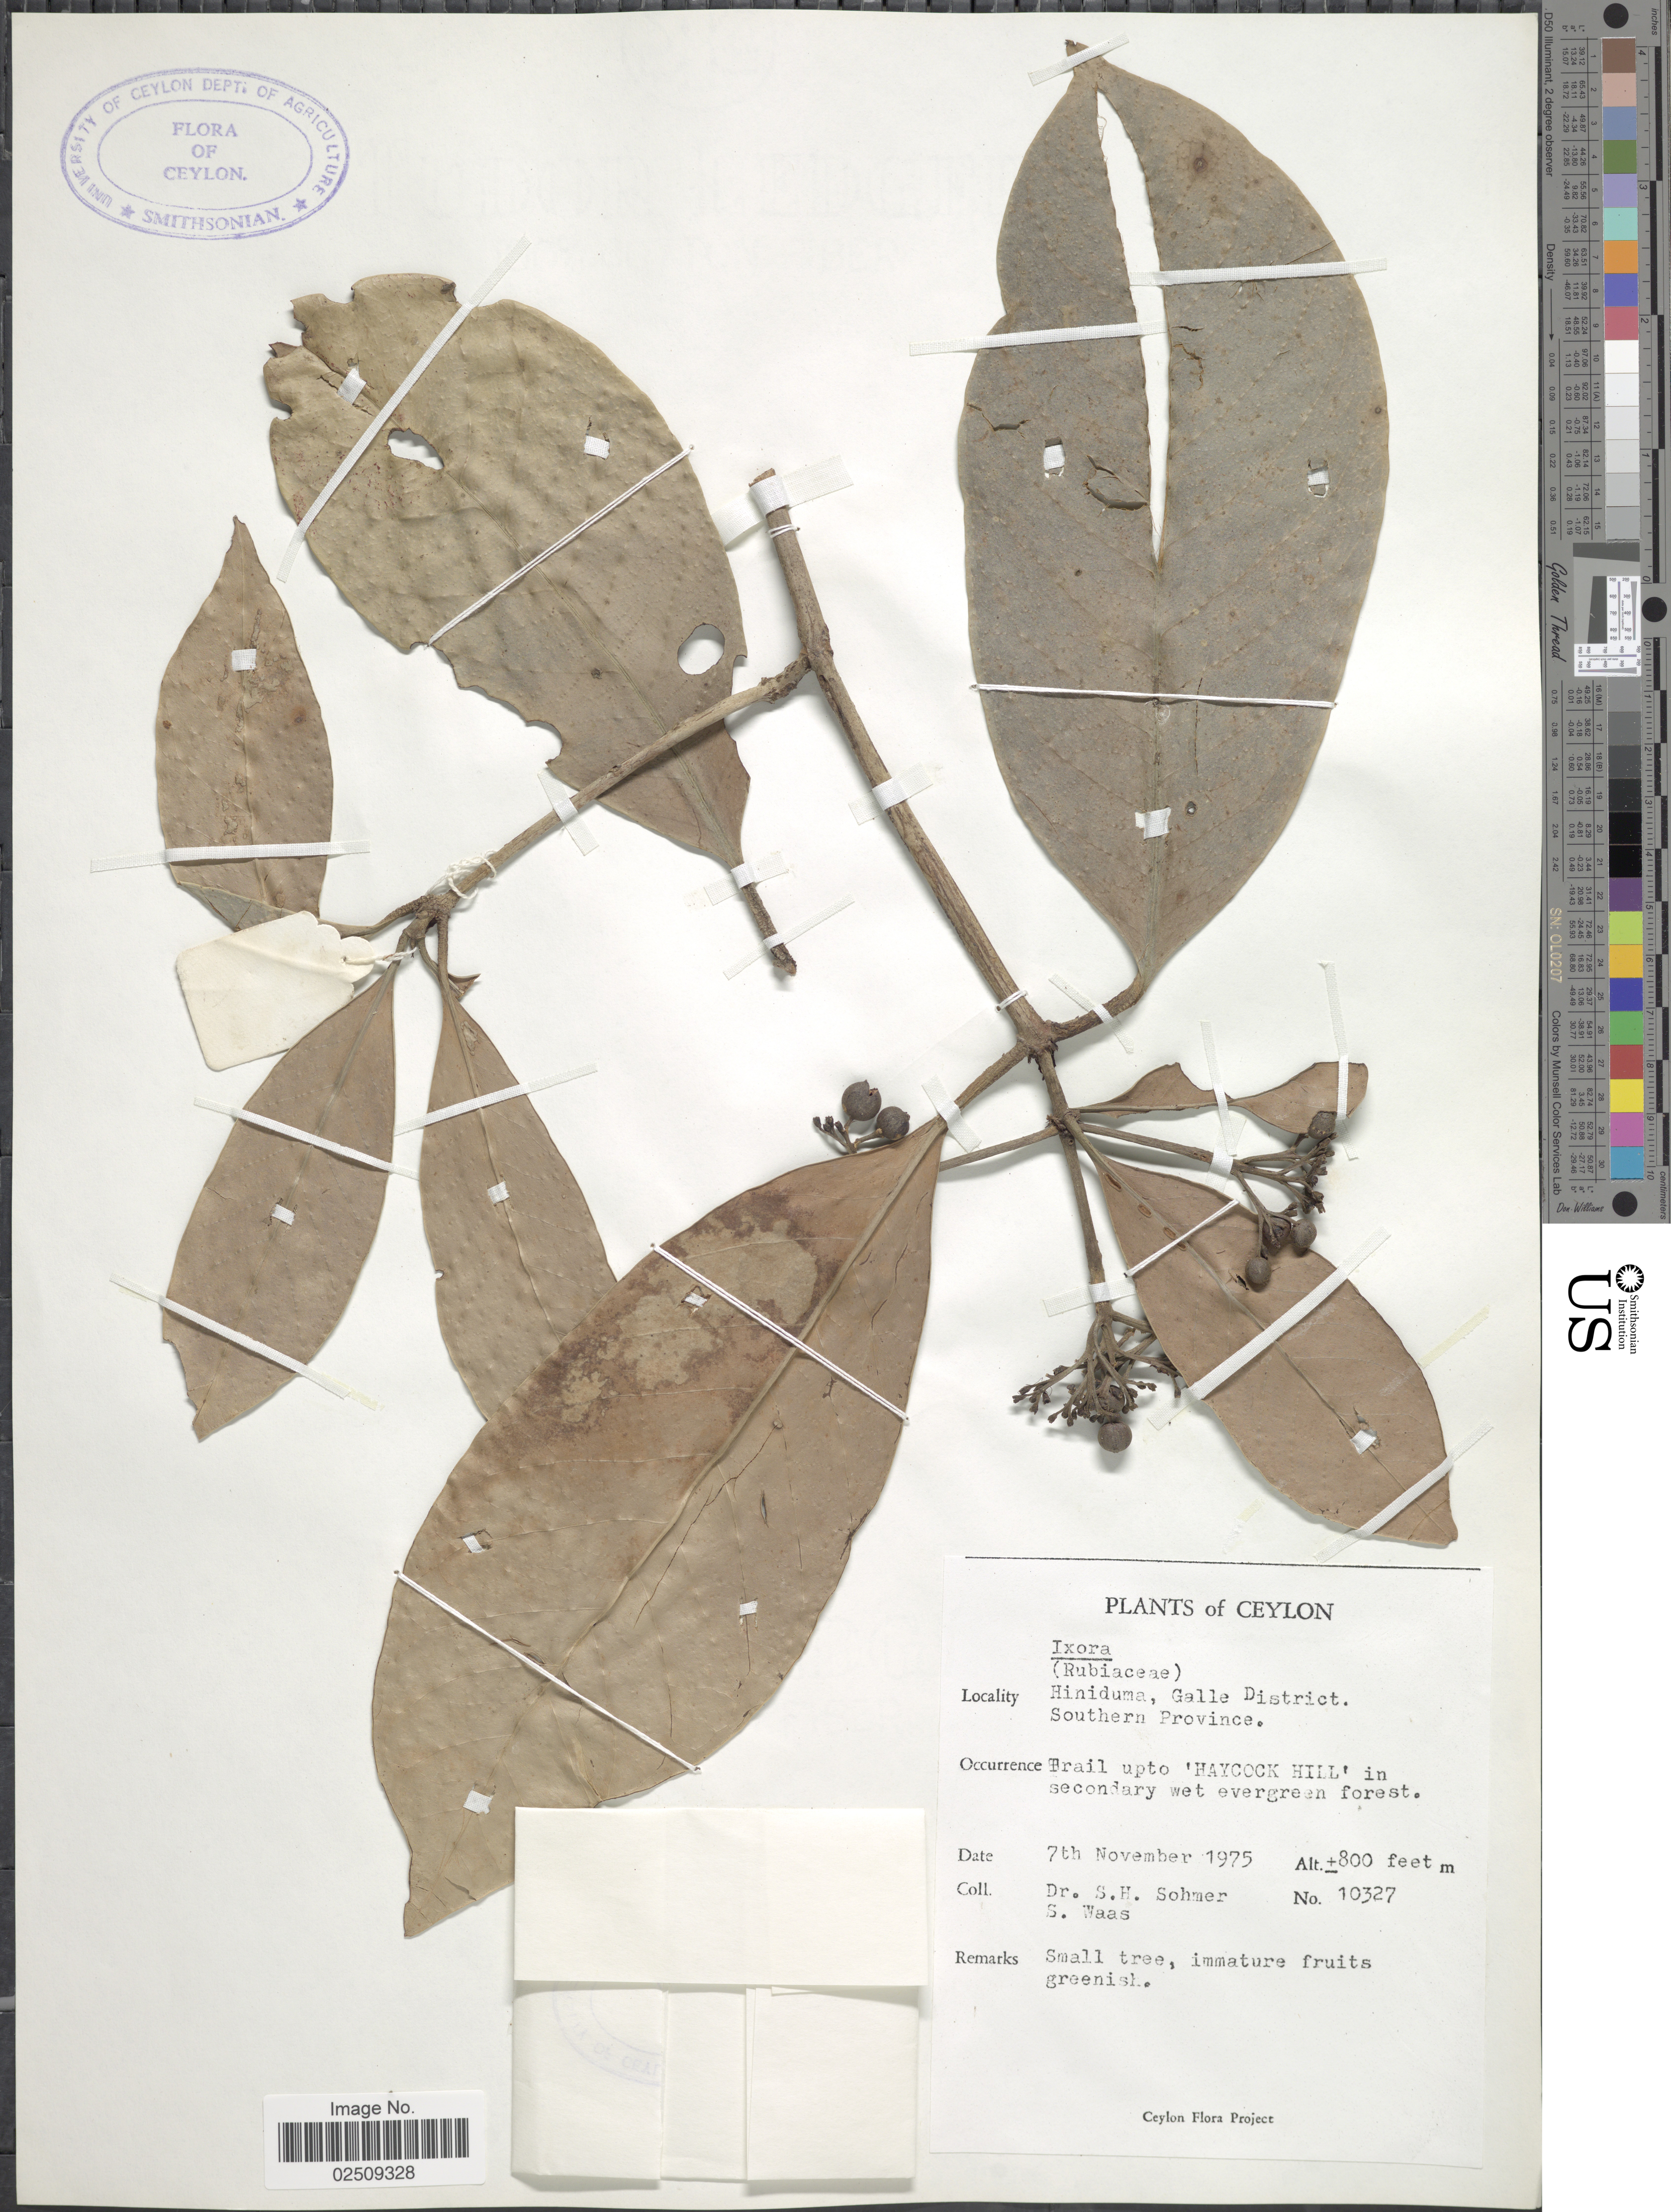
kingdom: Plantae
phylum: Tracheophyta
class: Magnoliopsida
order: Gentianales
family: Rubiaceae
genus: Ixora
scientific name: Ixora sp.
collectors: S. H. Sohmer & S. Waas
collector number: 10327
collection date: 1975-11-07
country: Sri Lanka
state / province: Southern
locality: Ceylon. Hiniduma, Galle District.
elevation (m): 244